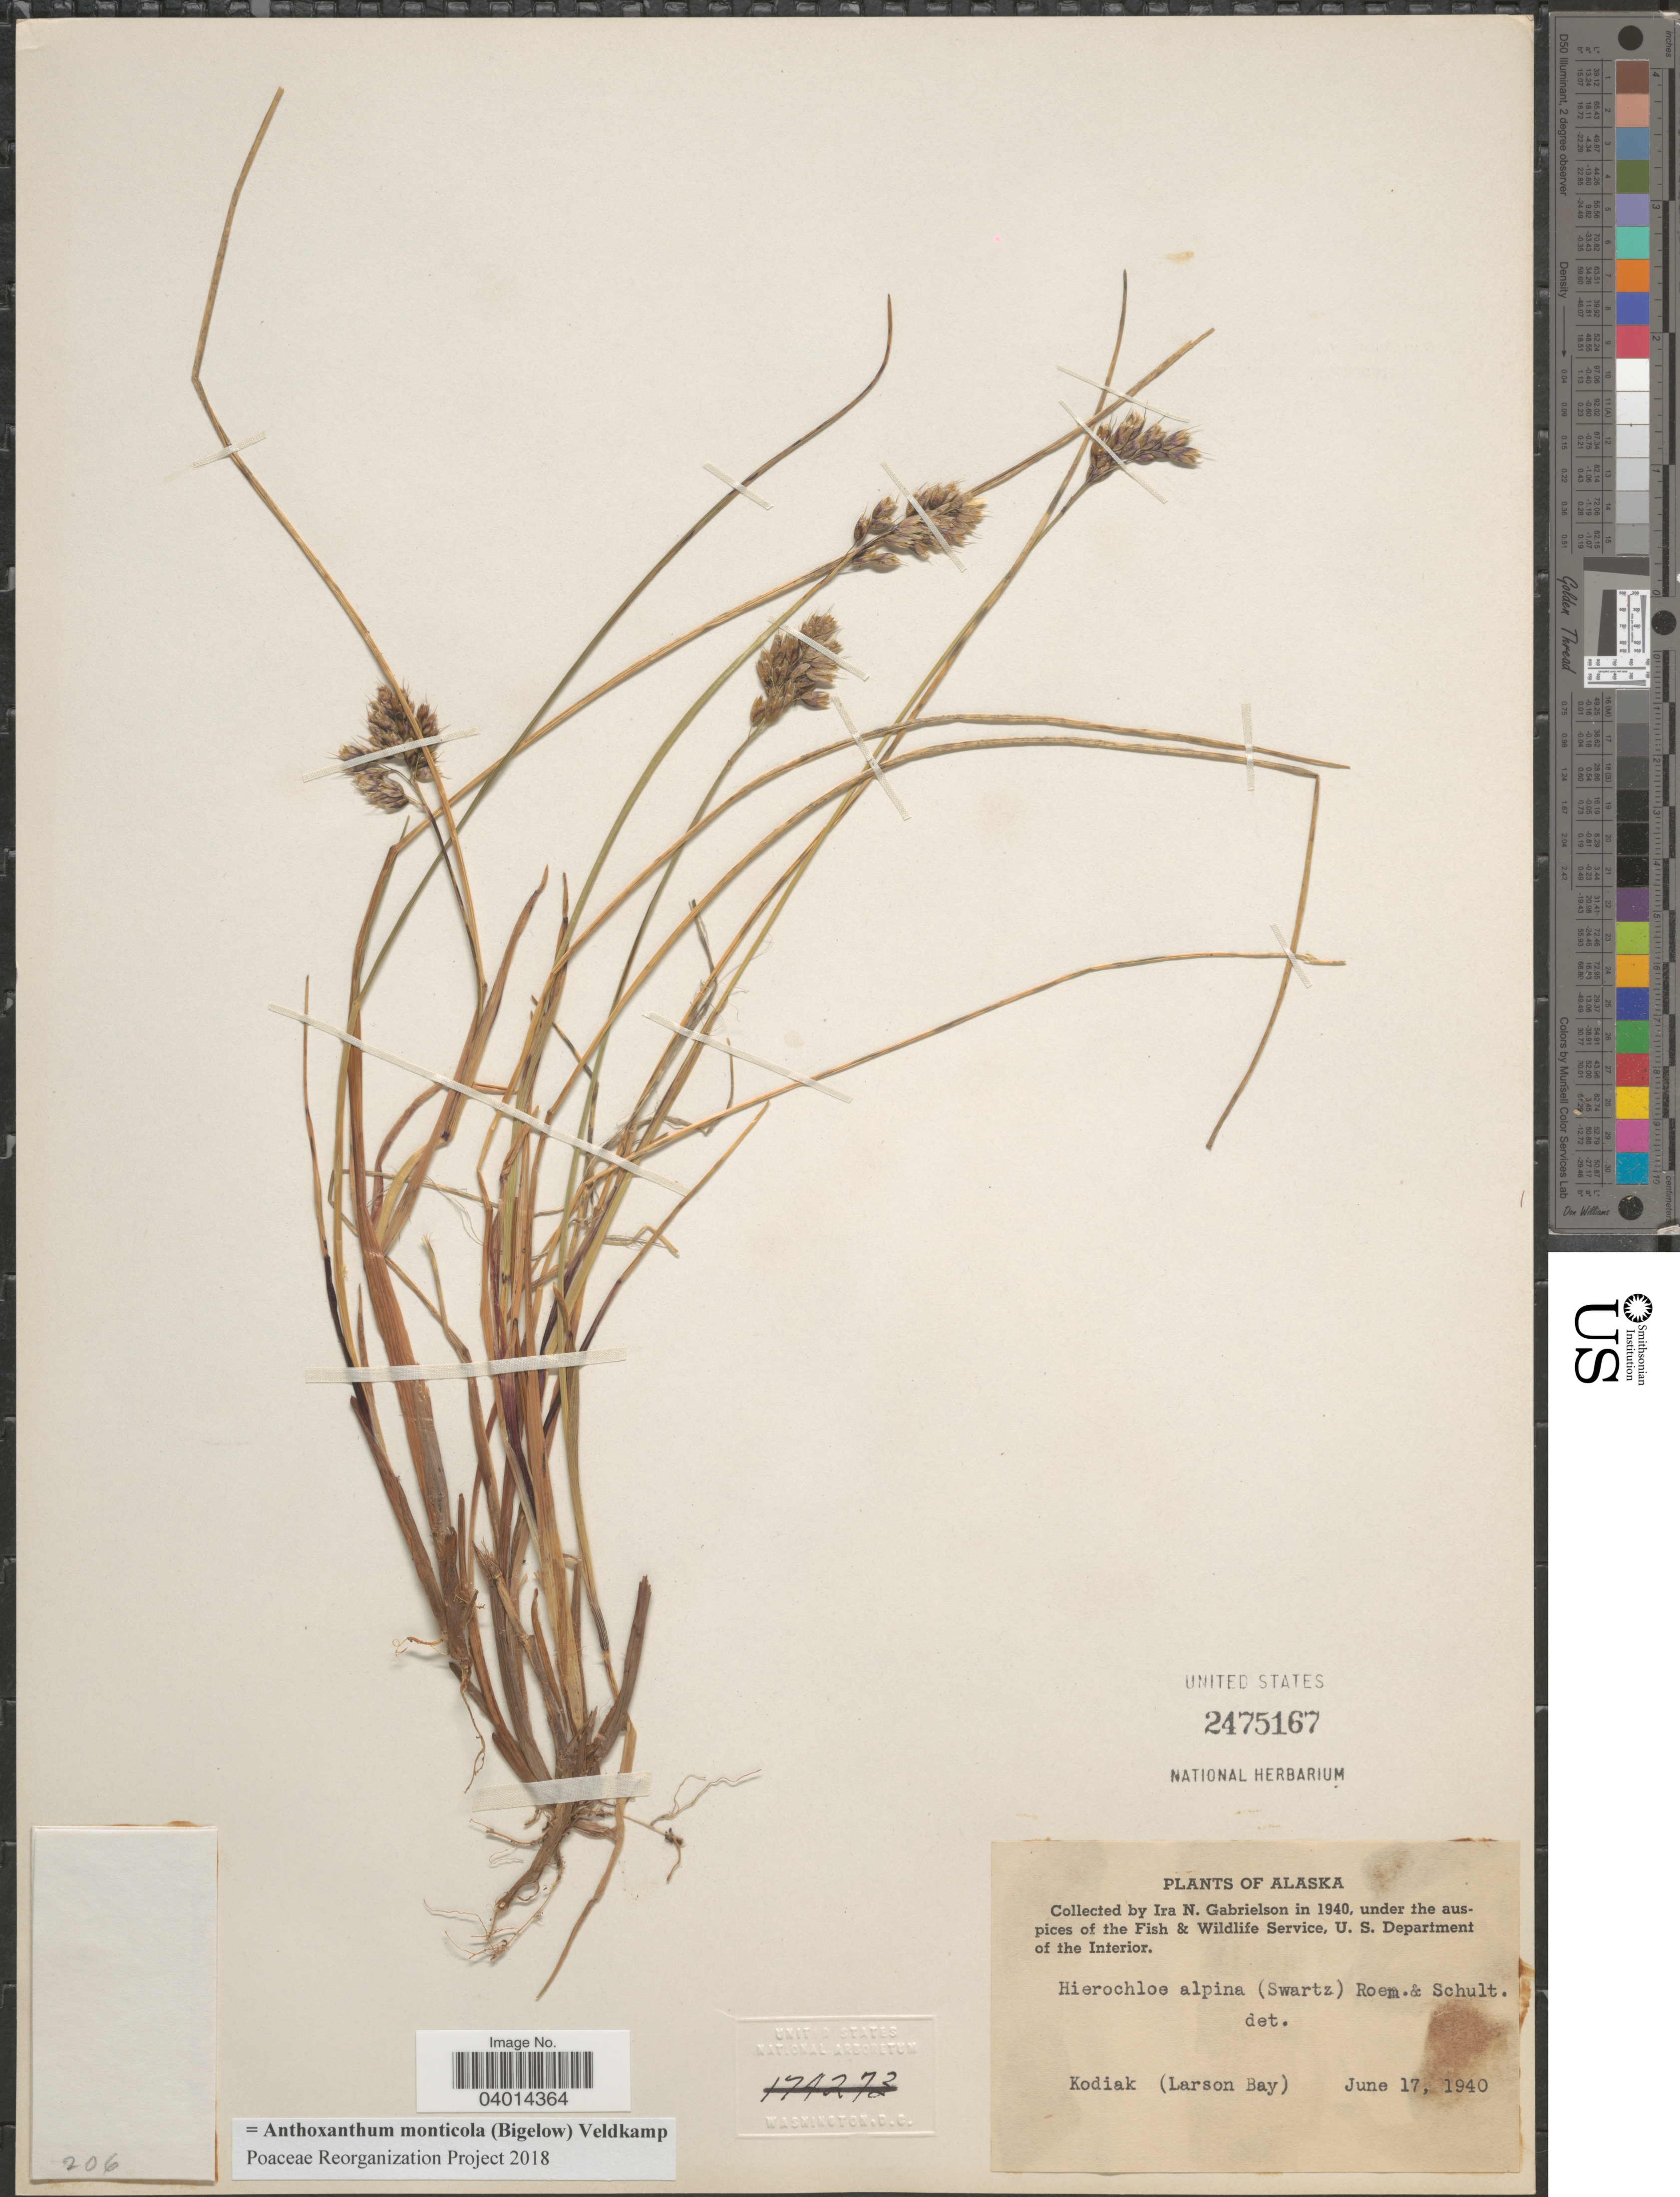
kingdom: Plantae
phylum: Tracheophyta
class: Liliopsida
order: Poales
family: Poaceae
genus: Anthoxanthum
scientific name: Anthoxanthum monticola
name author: (Bigelow) Veldkamp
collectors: I. Gabrielson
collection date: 1940-06-17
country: United States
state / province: Alaska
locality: Kodiak (Larson Bay).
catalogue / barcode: US 2475167